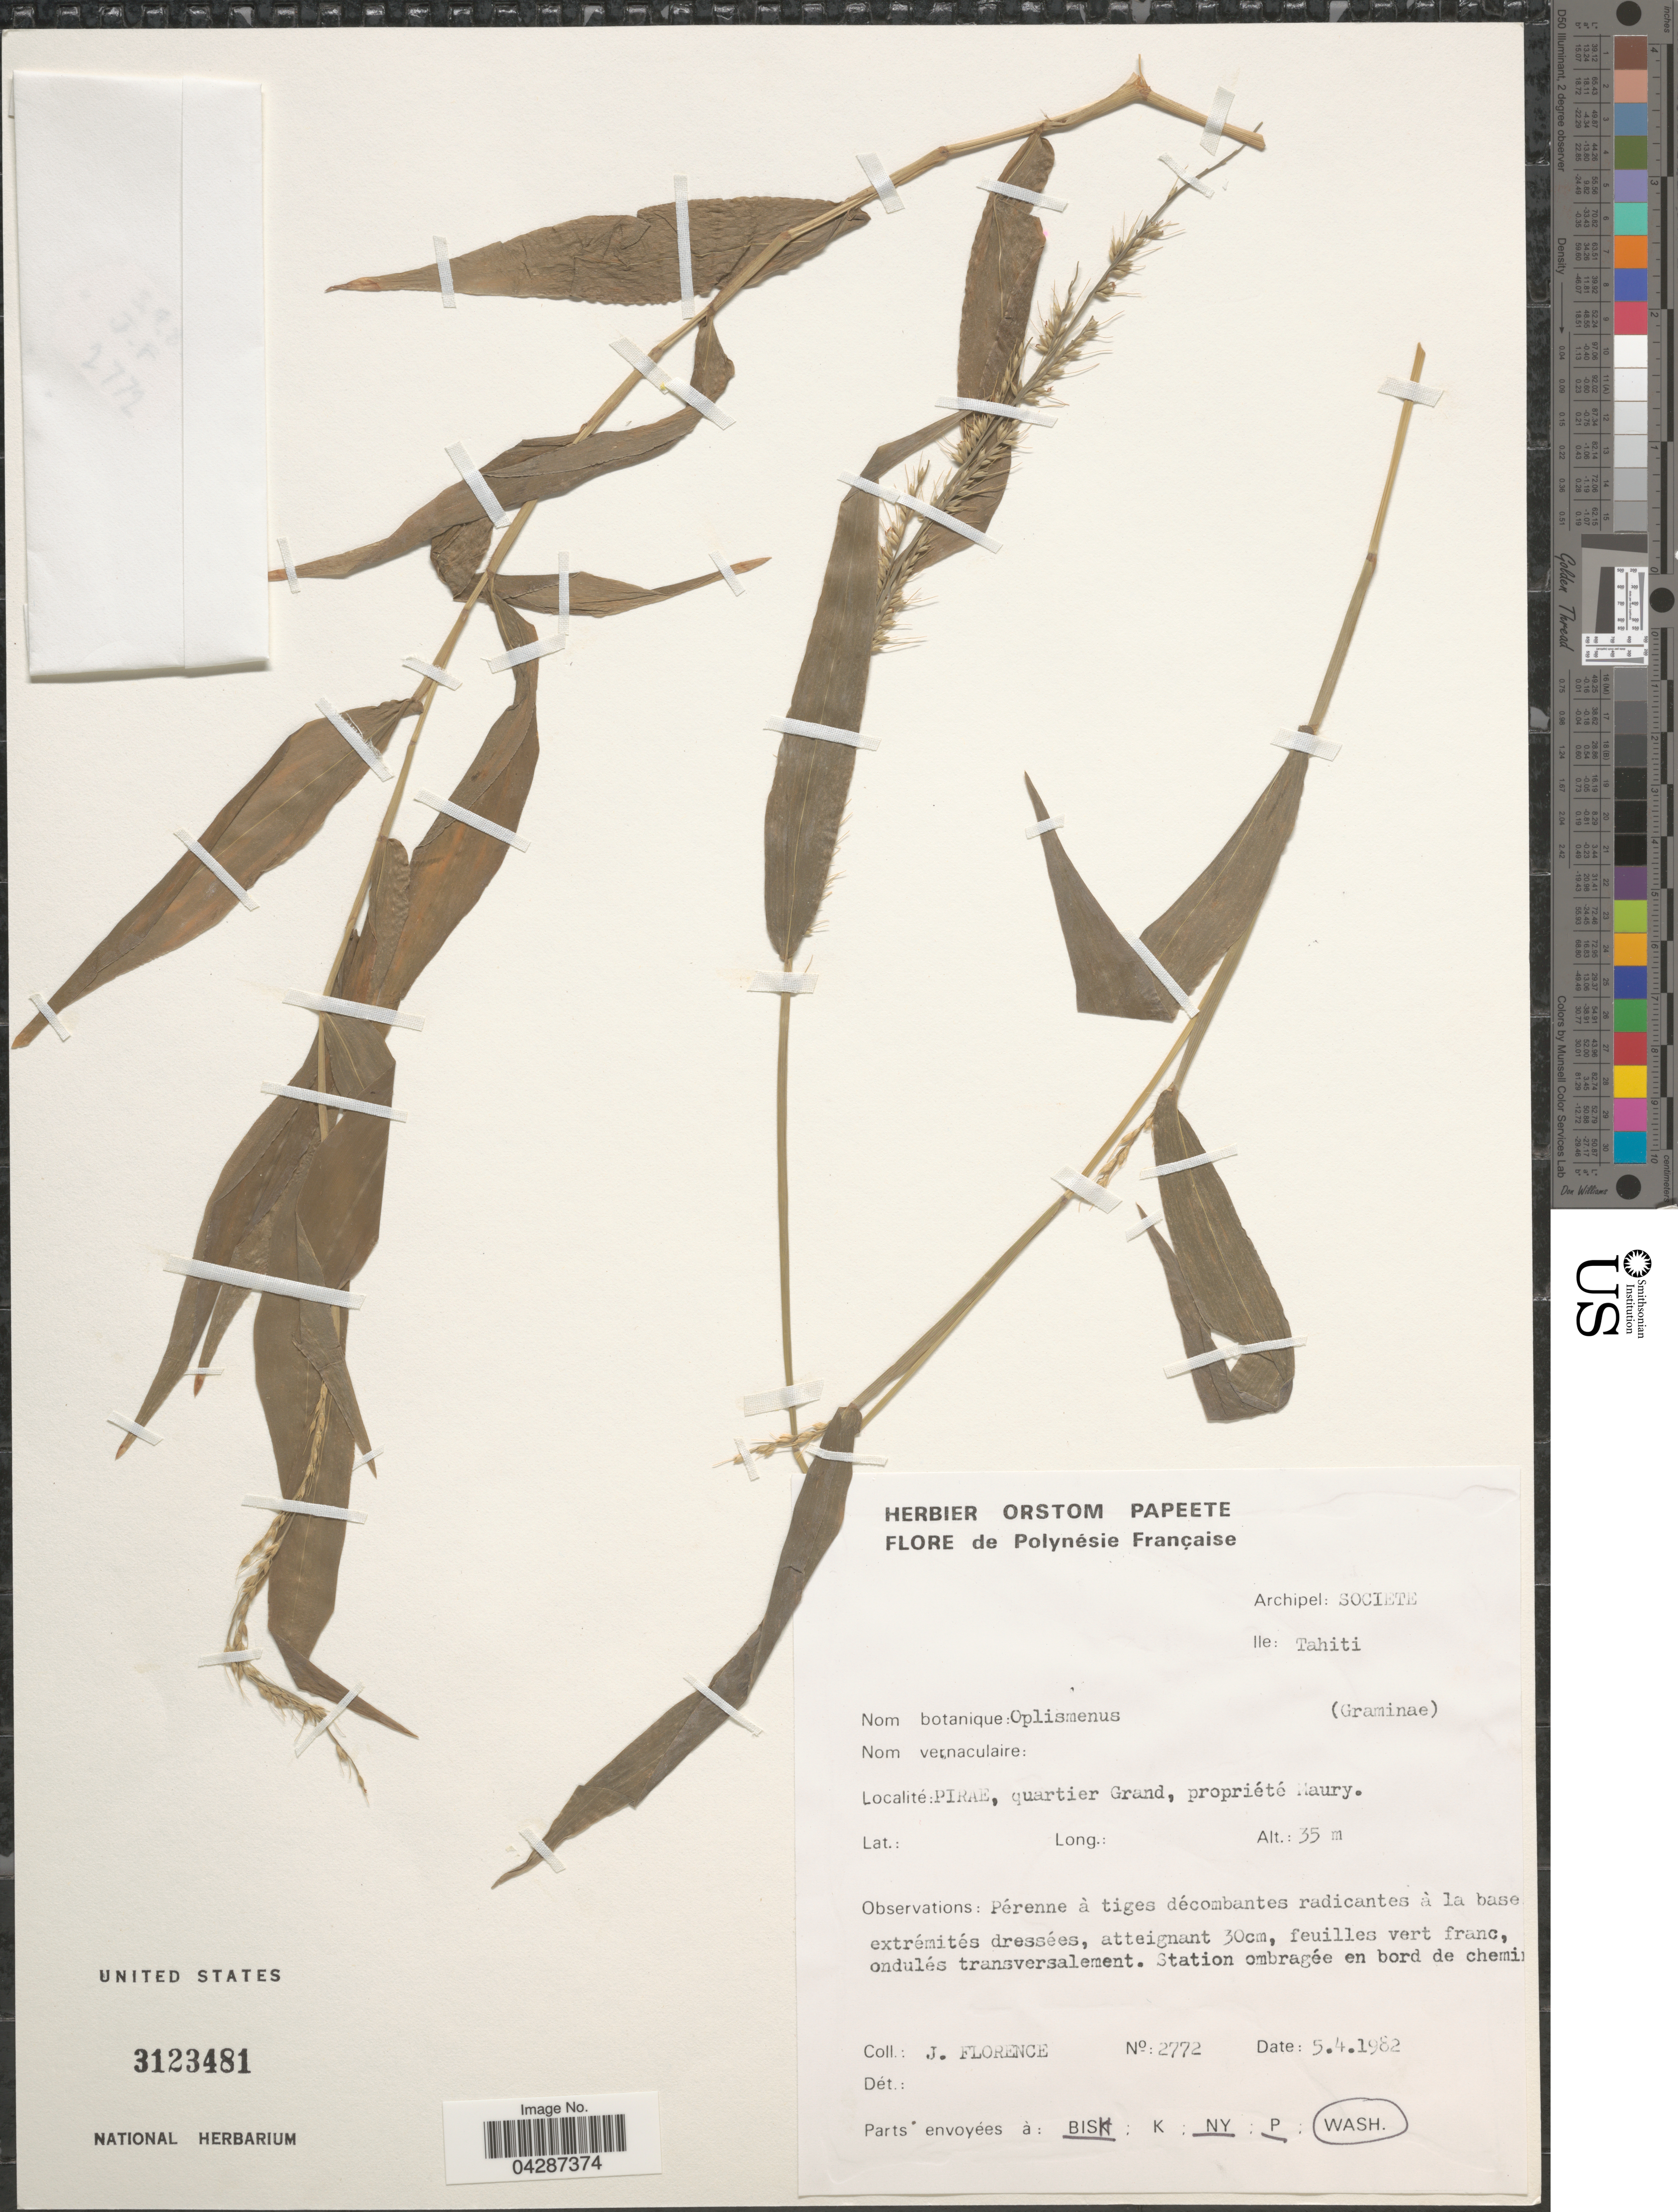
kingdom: Plantae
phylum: Tracheophyta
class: Liliopsida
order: Poales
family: Poaceae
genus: Oplismenus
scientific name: Oplismenus sp.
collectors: J. Florence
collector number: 2772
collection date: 1982-04-05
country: French Polynesia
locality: Polynésie Française. Archipel: Societe. Ile: Tahiti. Pirae, quartier Grand, propriété Maury.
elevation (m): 35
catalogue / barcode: US 3123481